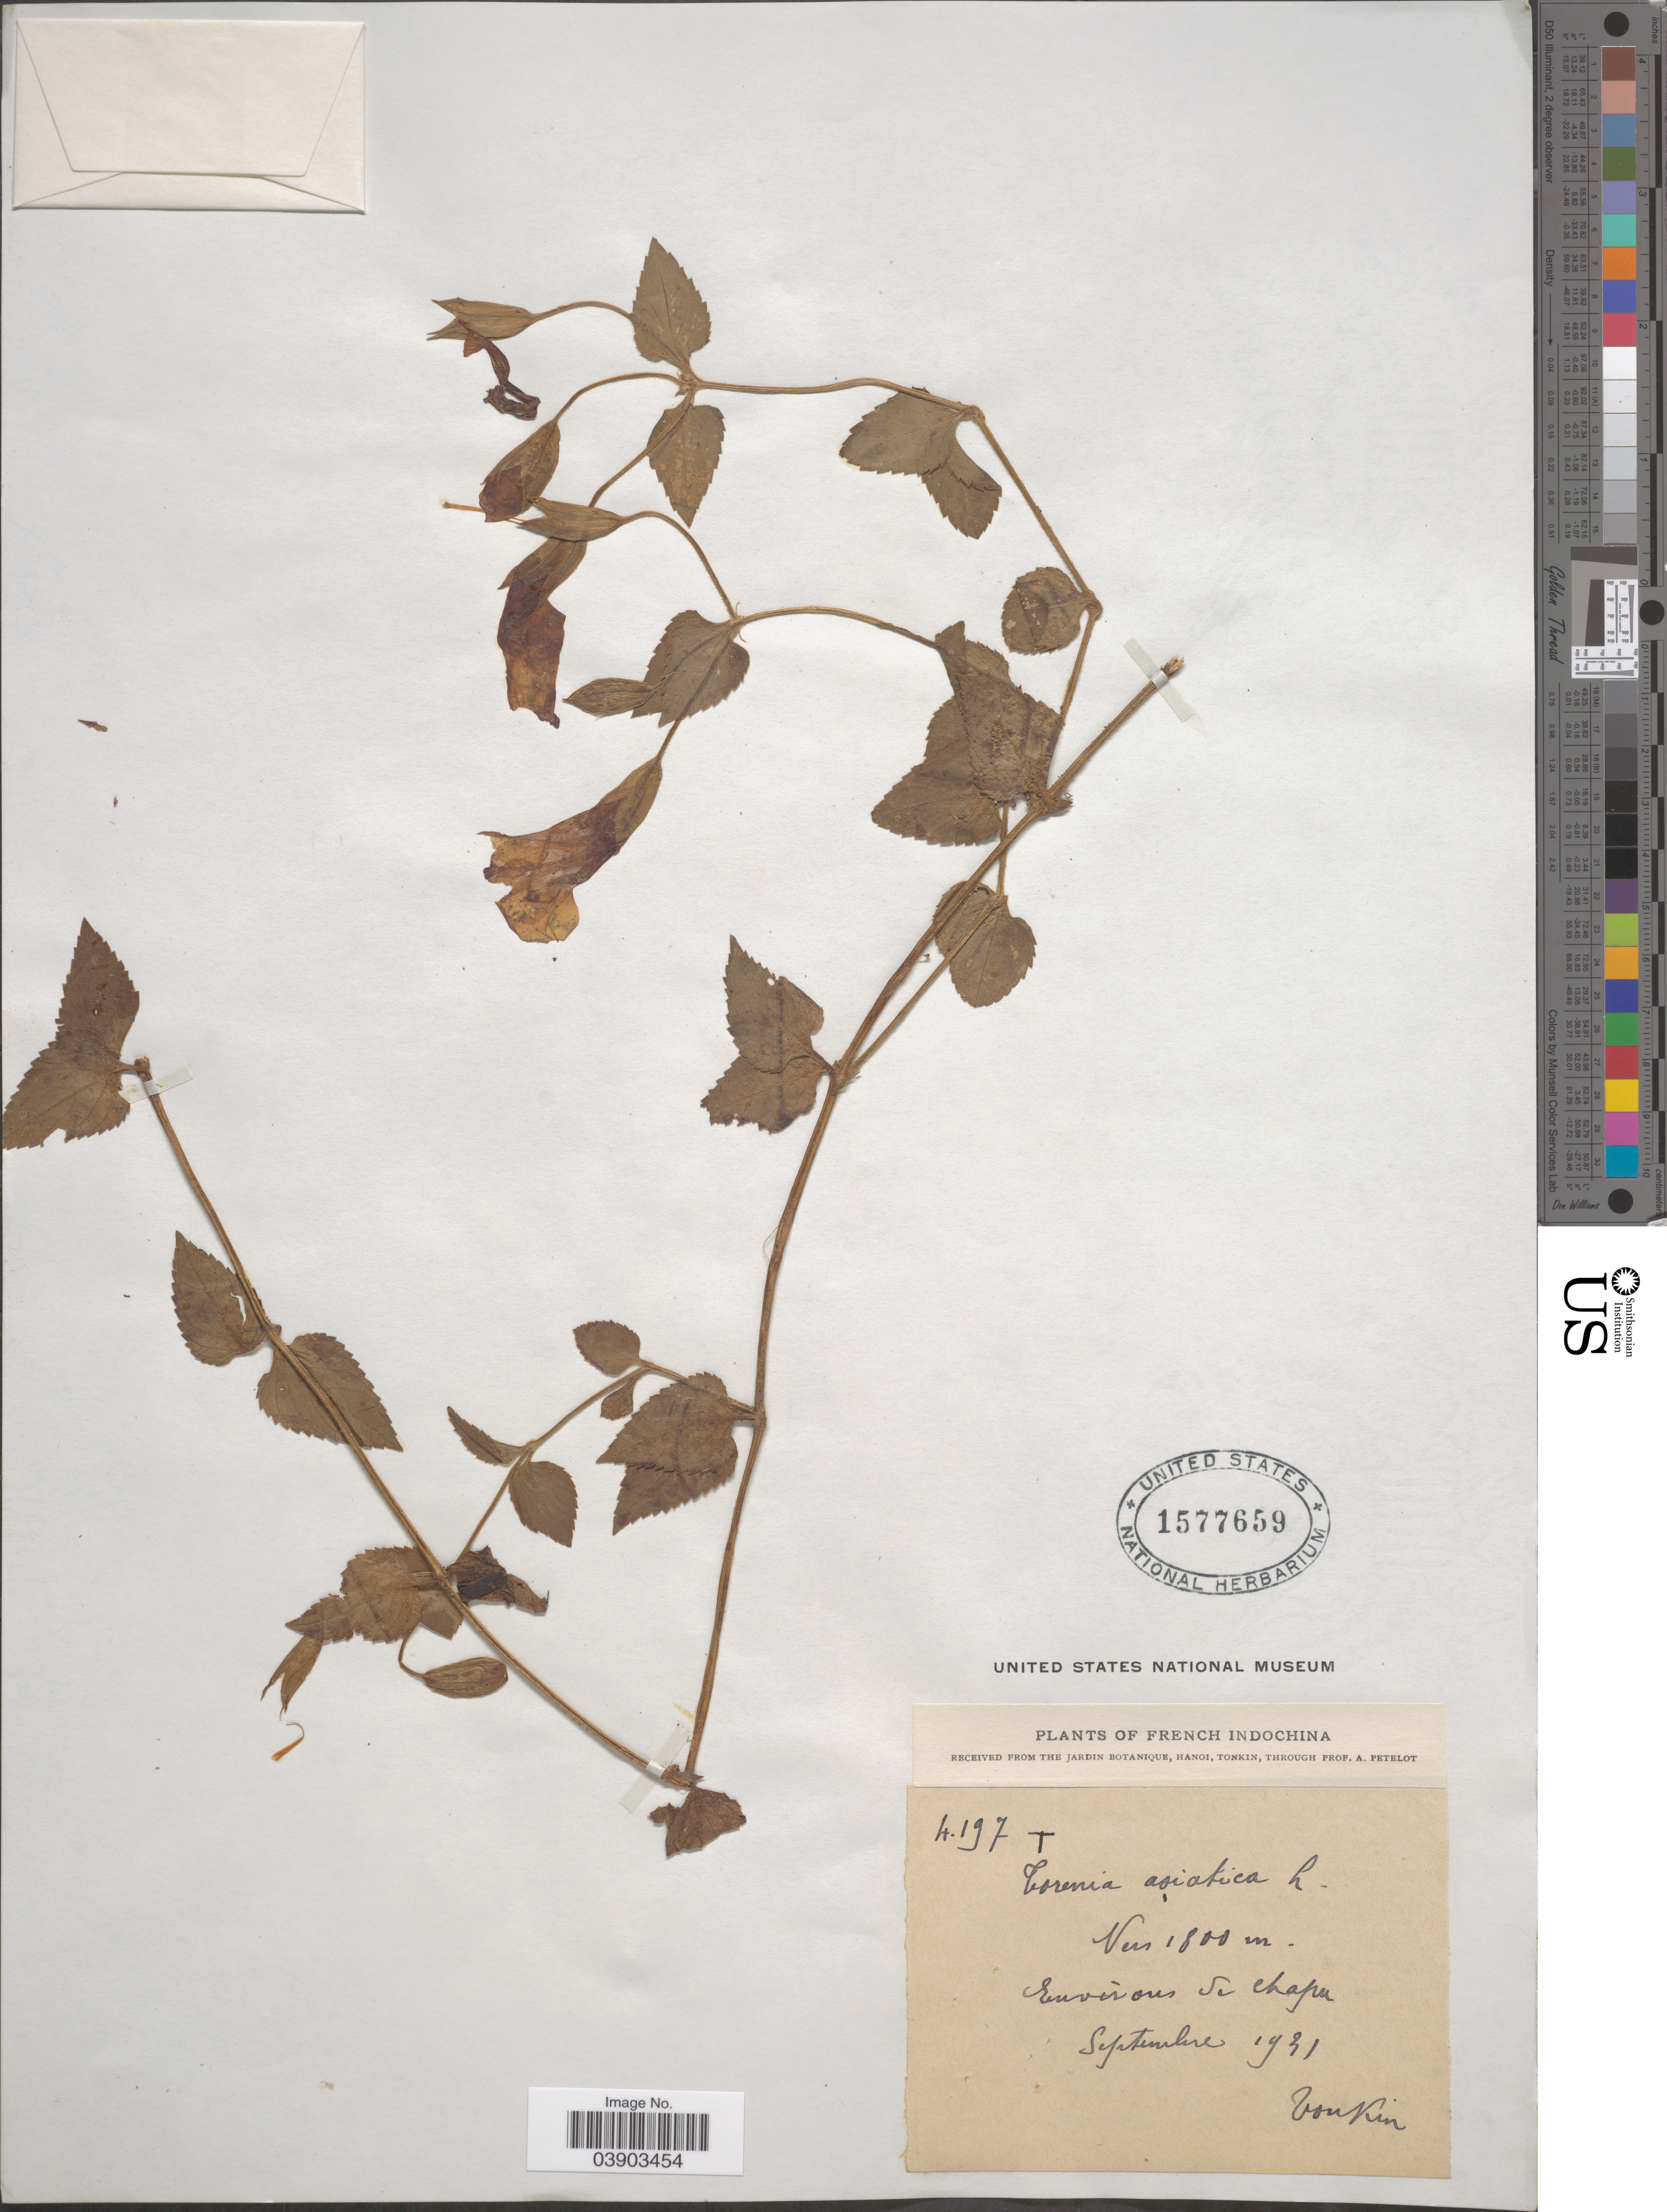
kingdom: Plantae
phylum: Tracheophyta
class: Magnoliopsida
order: Lamiales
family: Linderniaceae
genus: Torenia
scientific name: Torenia asiatica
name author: L.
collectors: P. A. Pételot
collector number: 4197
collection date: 1931-09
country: Vietnam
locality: French Indochina. Environs de Chapa.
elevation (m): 1800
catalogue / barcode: US 1577659